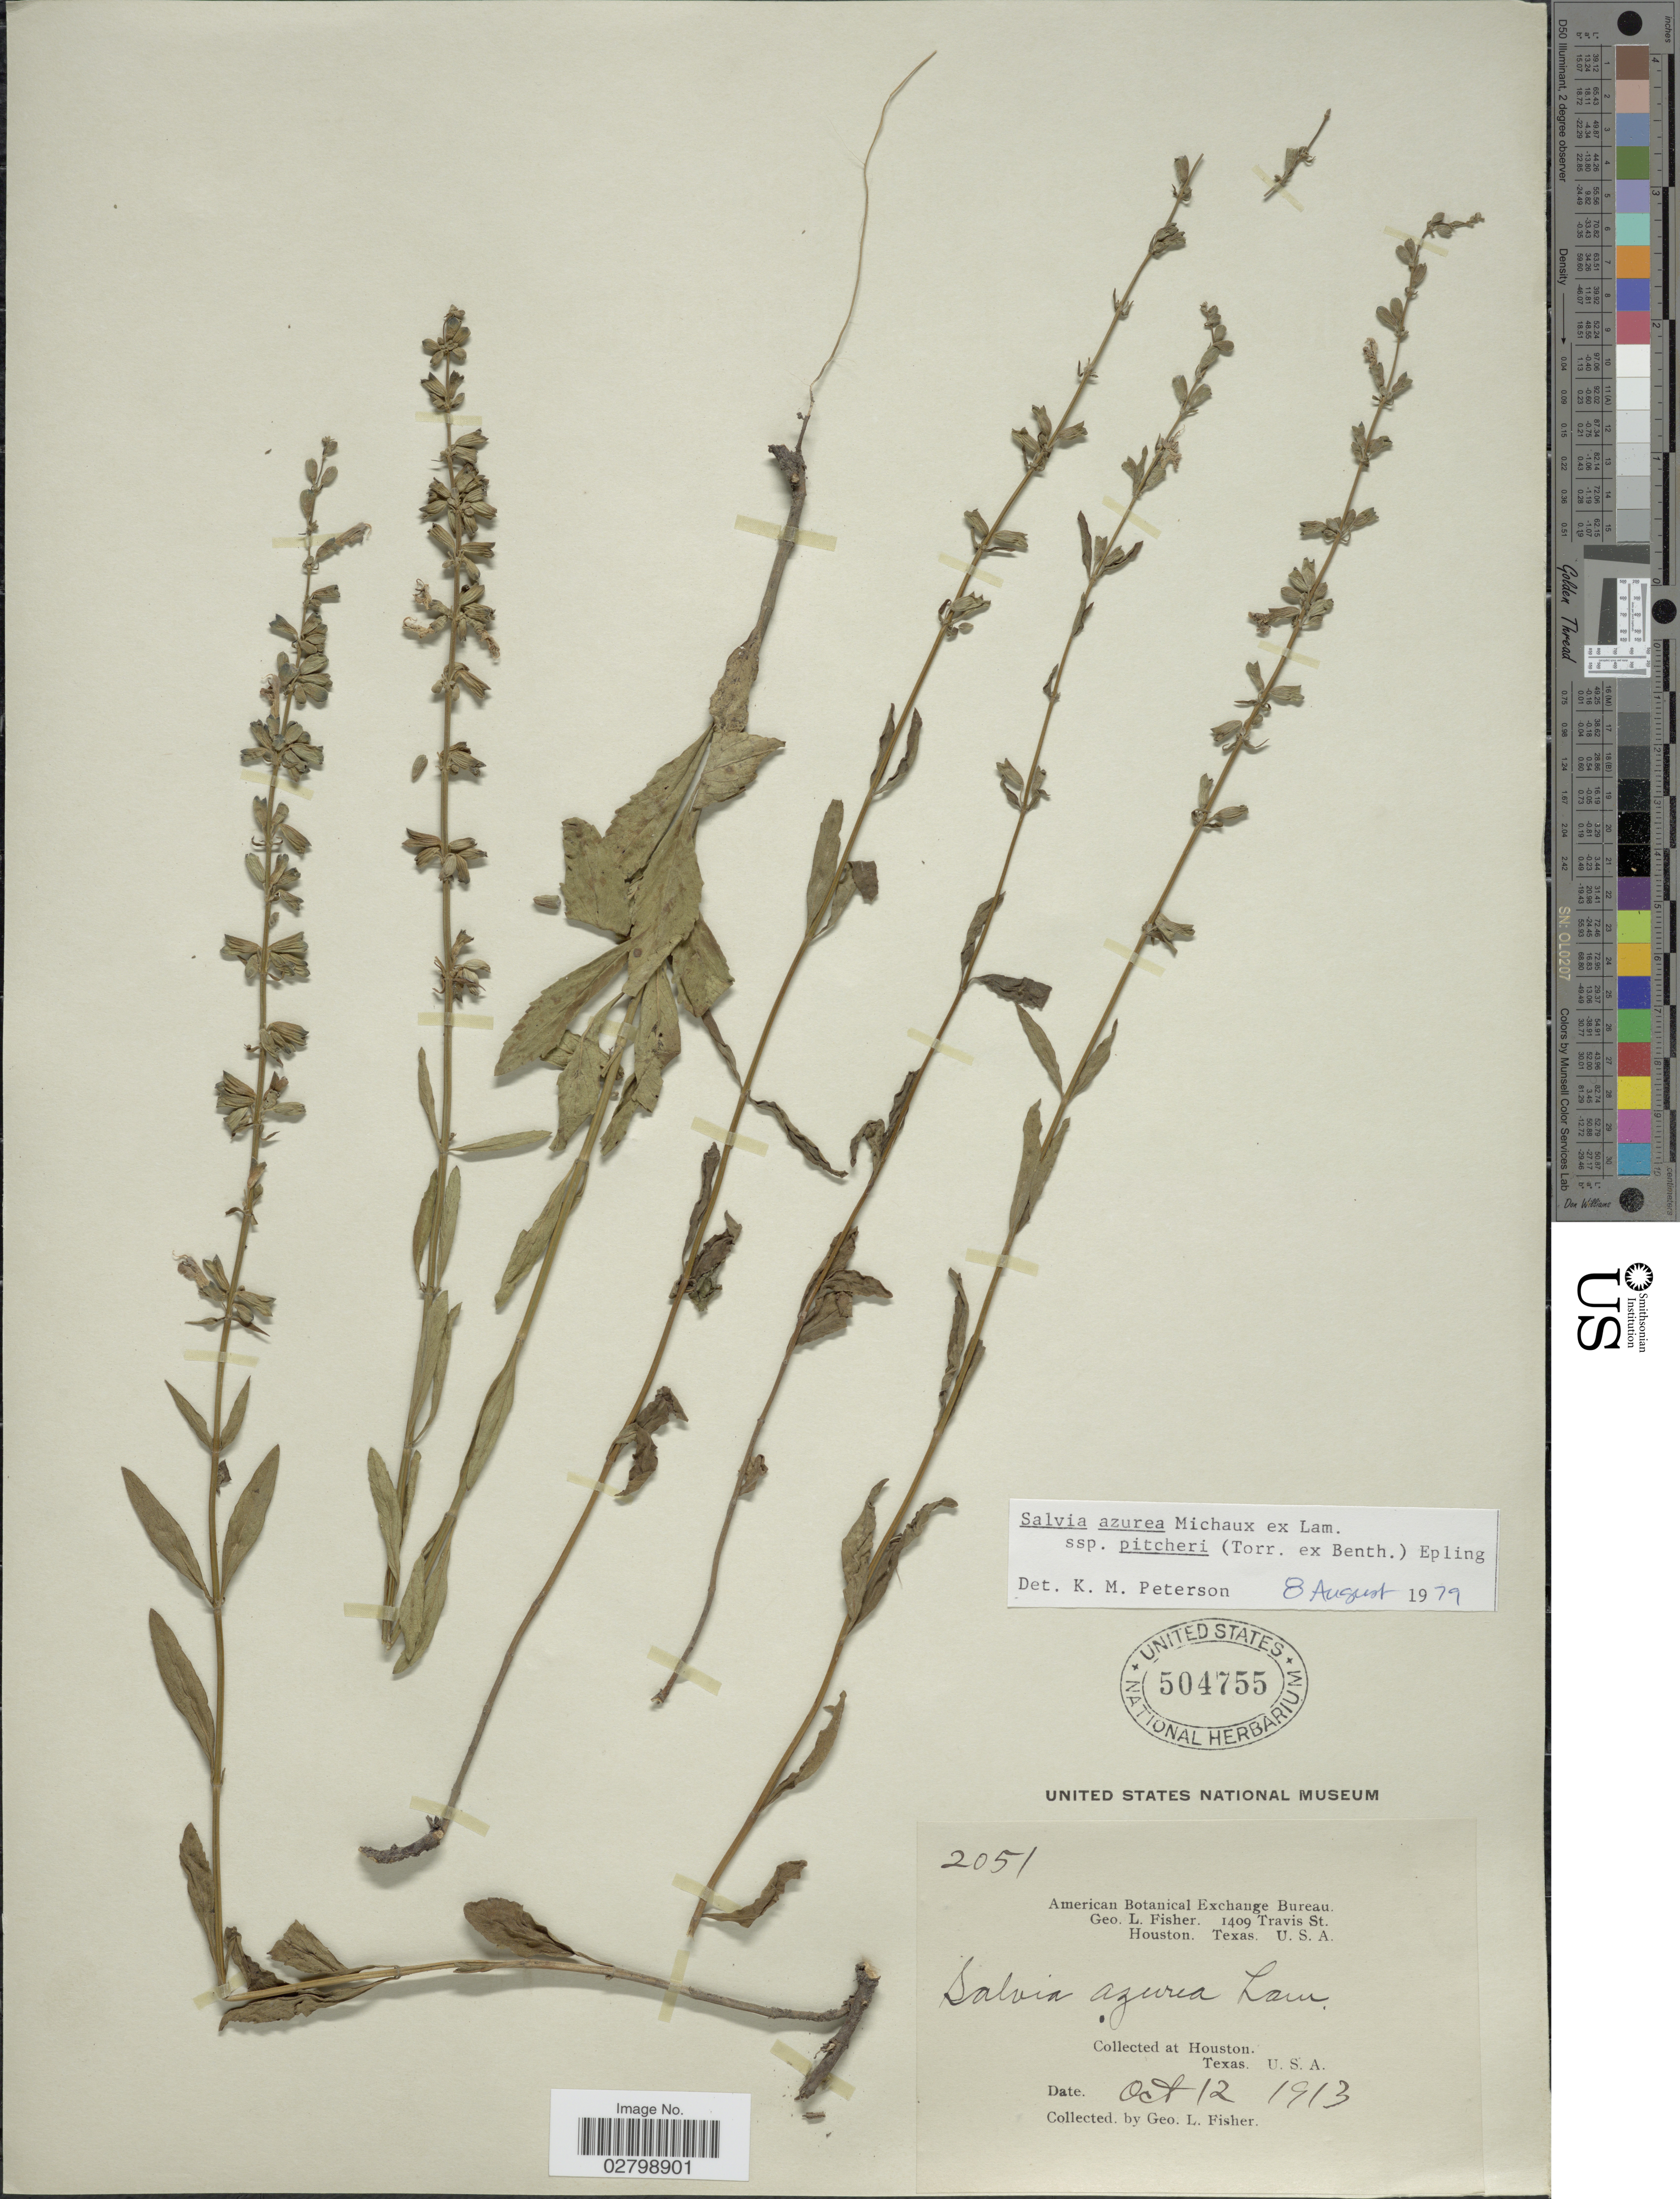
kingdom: Plantae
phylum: Tracheophyta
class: Magnoliopsida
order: Lamiales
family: Lamiaceae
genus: Salvia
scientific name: Salvia azurea subsp. pitcheri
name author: Michx. ex Lam.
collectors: G. L. Fisher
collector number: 2051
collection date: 1913-10-12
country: United States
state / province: Texas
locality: Houston.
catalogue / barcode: US 504755